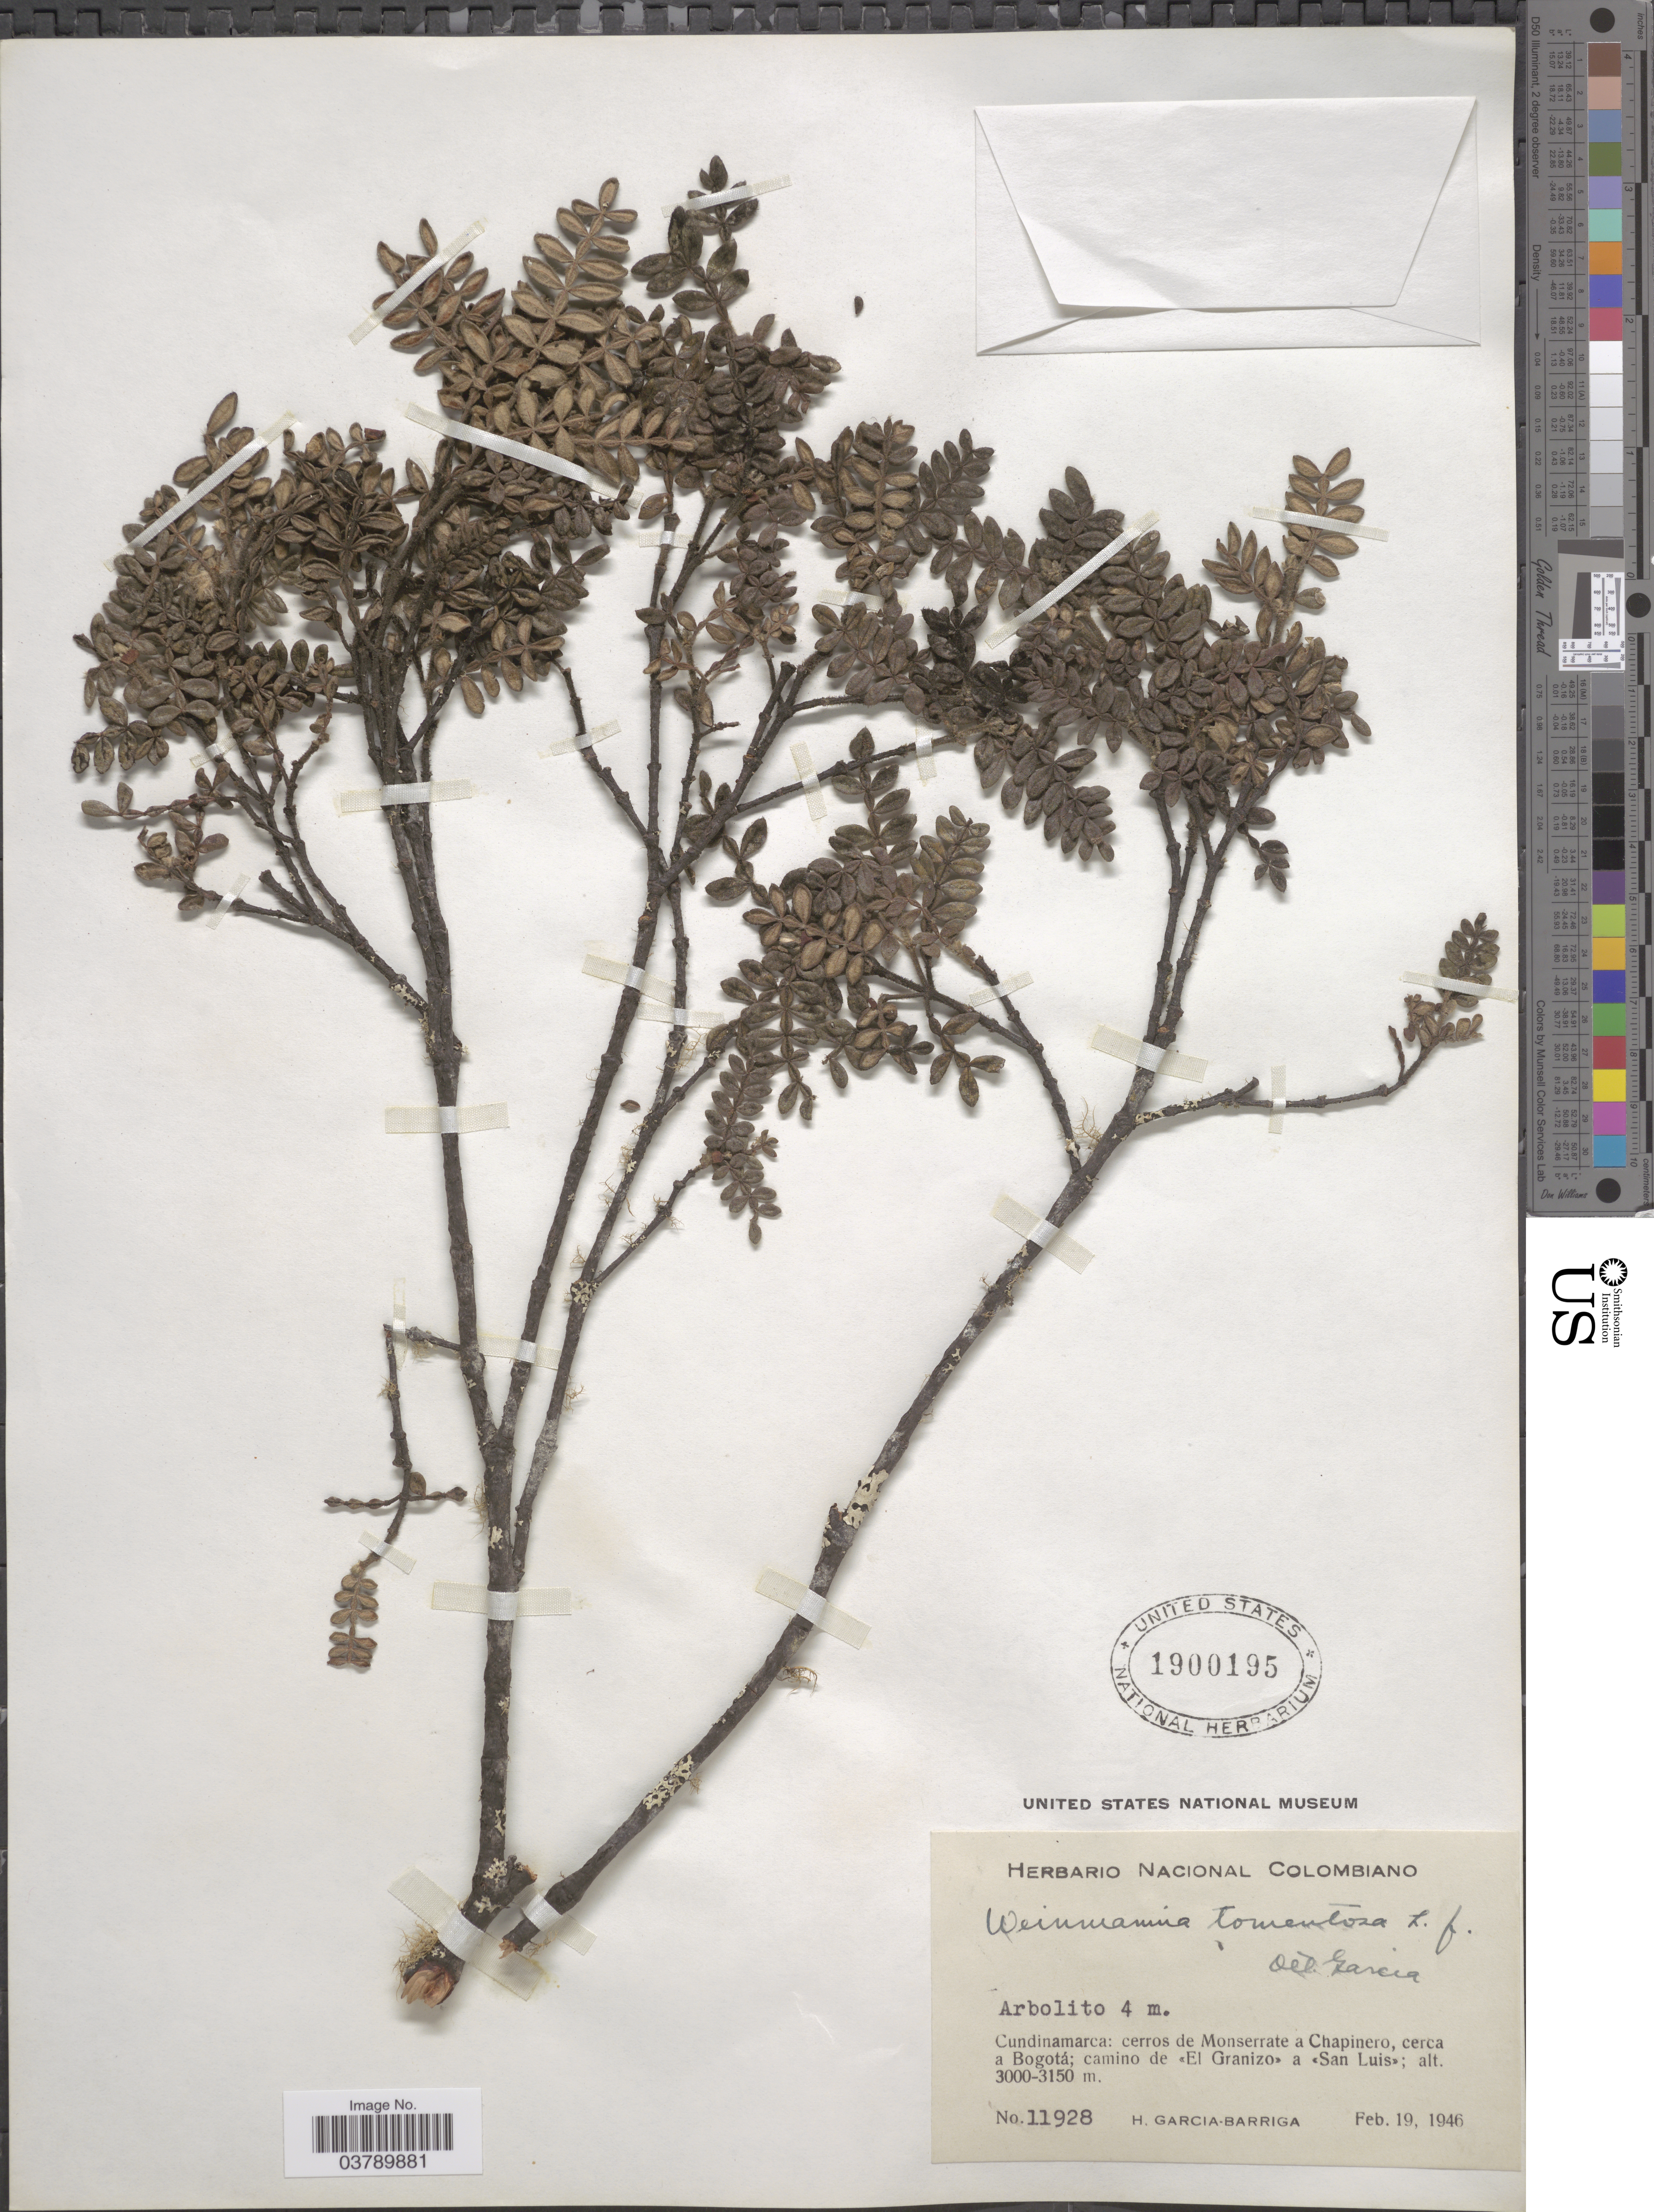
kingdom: Plantae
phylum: Tracheophyta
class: Magnoliopsida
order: Oxalidales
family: Cunoniaceae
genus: Weinmannia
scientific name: Weinmannia tomentosa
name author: L.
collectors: H. García Barriga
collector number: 11928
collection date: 1946-02-19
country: Colombia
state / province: Cundinamarca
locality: Cerros de Monserrate a Chapinero, cerca a Bogotá; camino de «El Granizo» a «San Luis».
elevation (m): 3000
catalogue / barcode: US 1900195